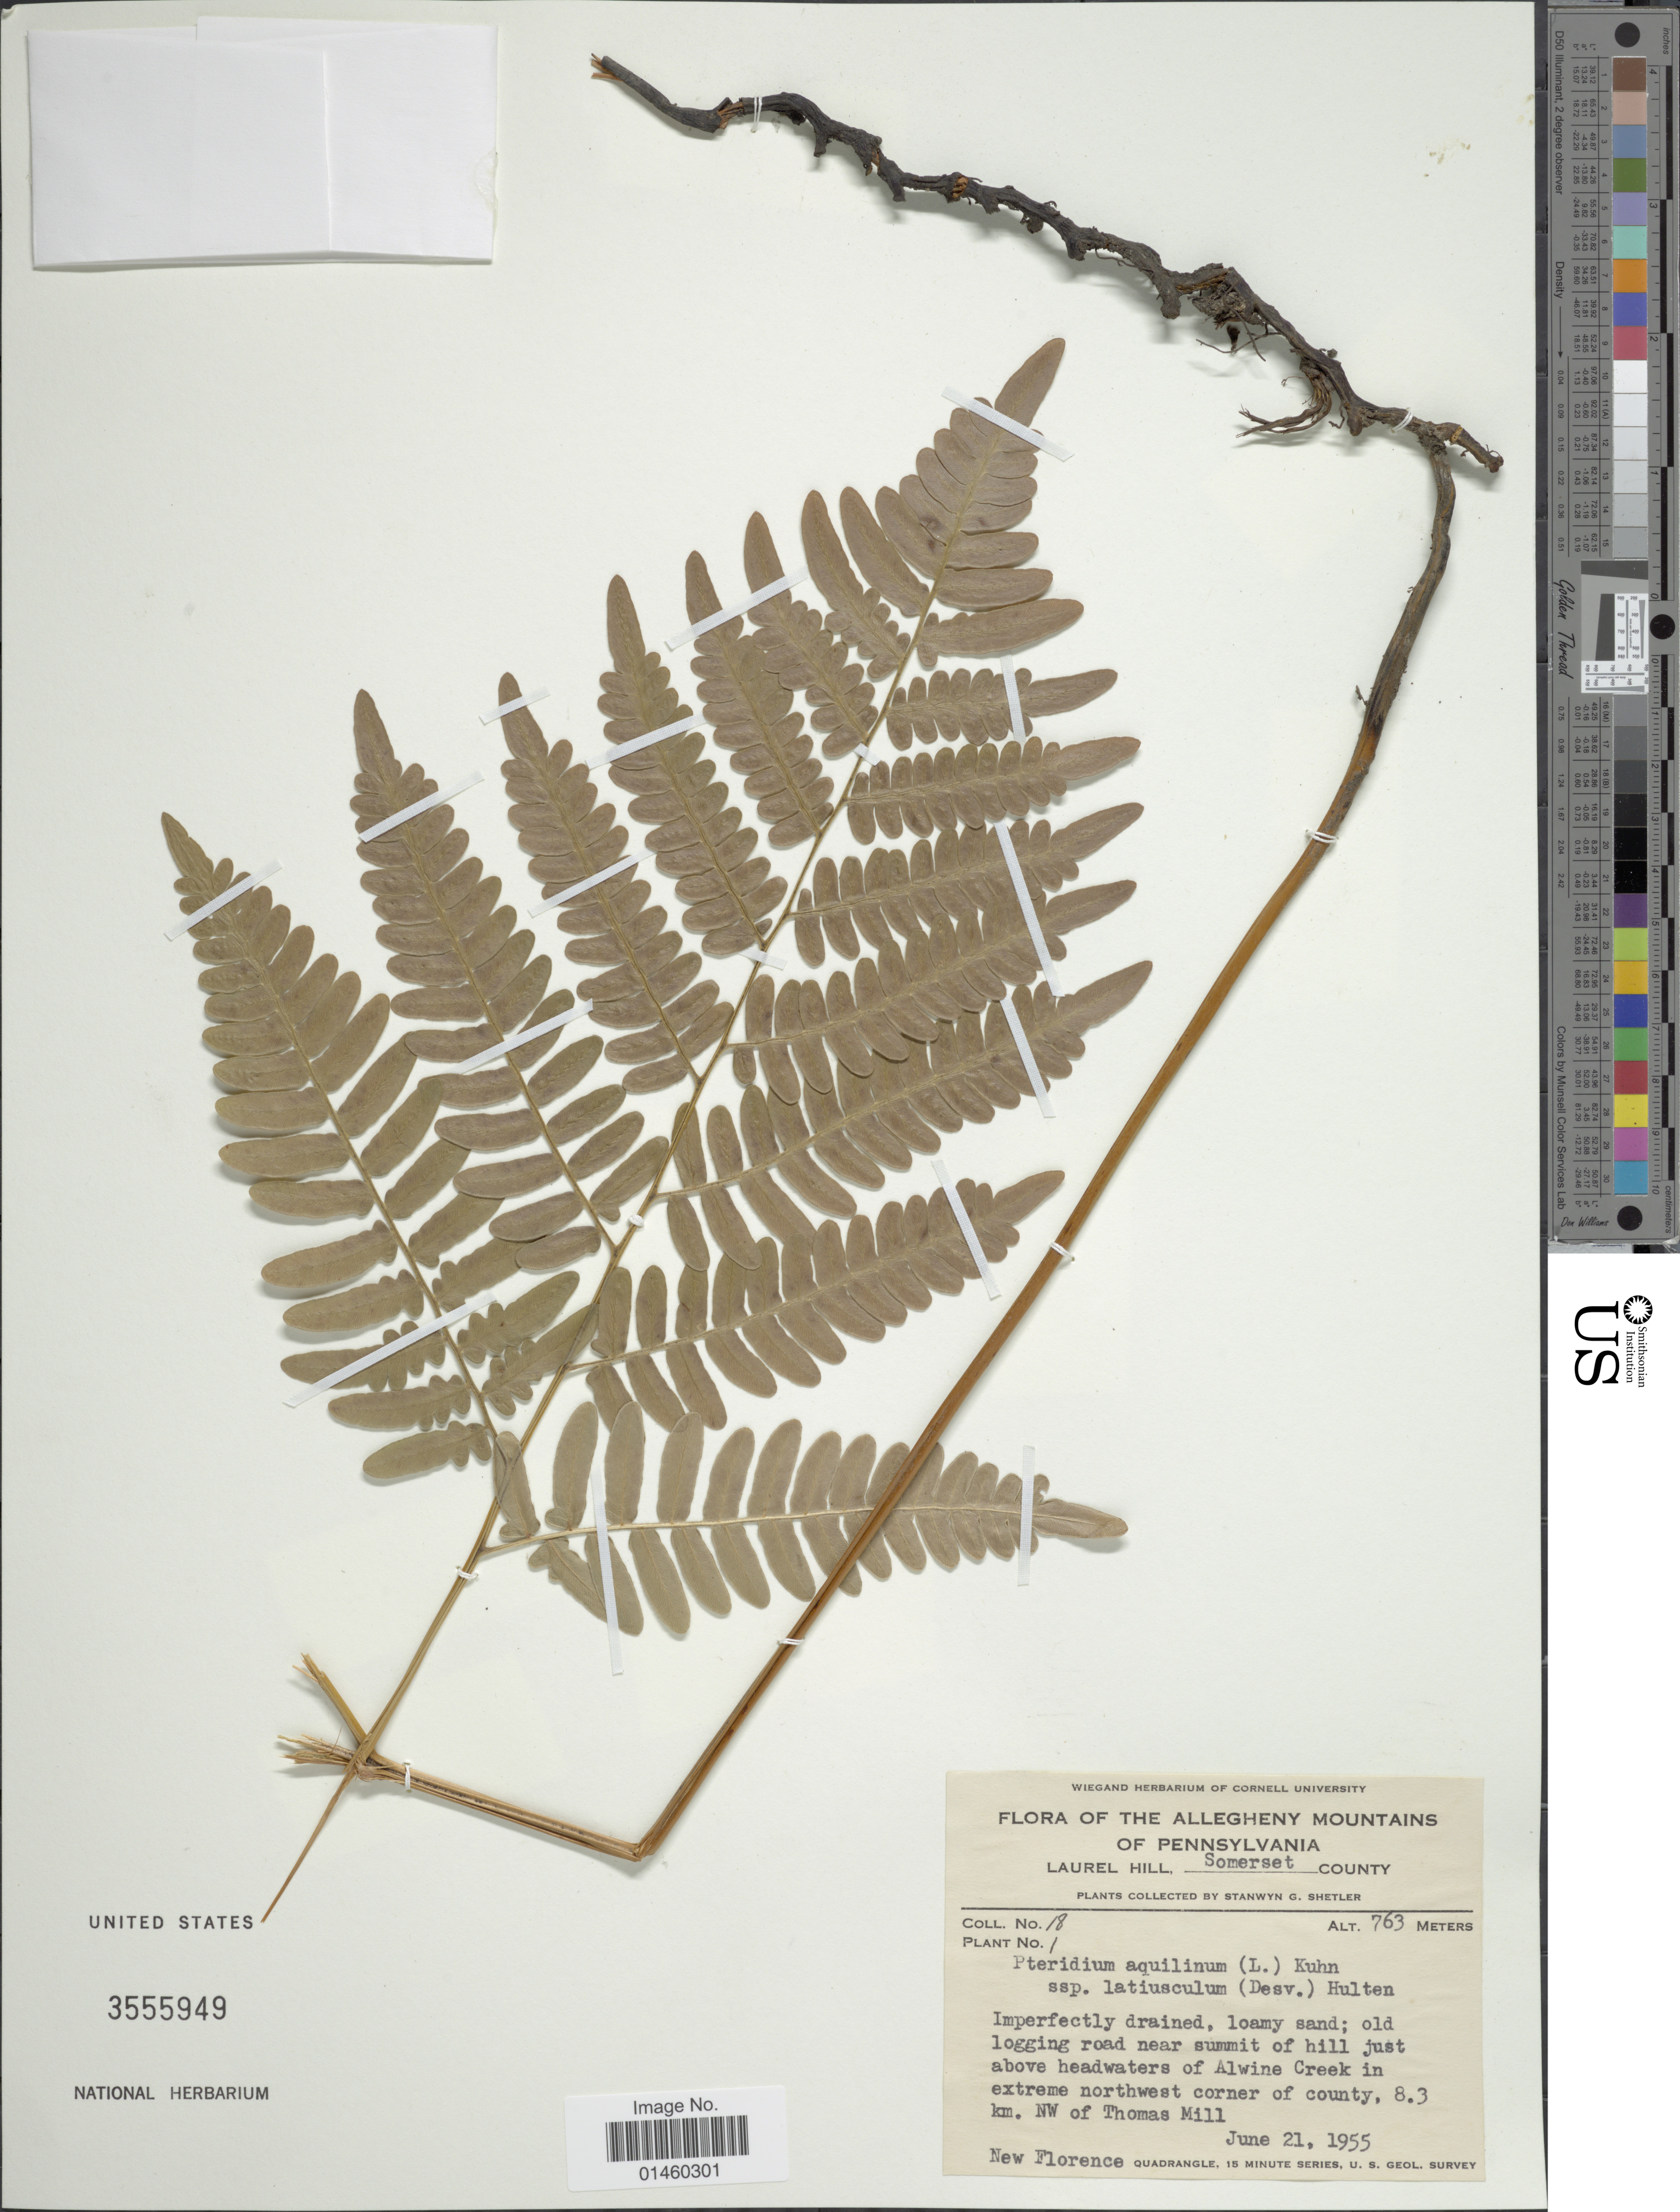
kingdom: Plantae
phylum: Tracheophyta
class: Polypodiopsida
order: Polypodiales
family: Dennstaedtiaceae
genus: Pteridium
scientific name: Pteridium aquilinum var. latiusculum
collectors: S. Shetler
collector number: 18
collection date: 1955-06-21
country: United States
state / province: Pennsylvania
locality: The Allegheny Mountains of Pennsylvania. Laurel Hill, Somerset County. Old logging road near summit of hill just above headwaters of Alwine Creek in extreme northwest corner of county, 8.3 km. NW of Thomas Mill. New Florence.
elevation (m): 763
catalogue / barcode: US 3555949